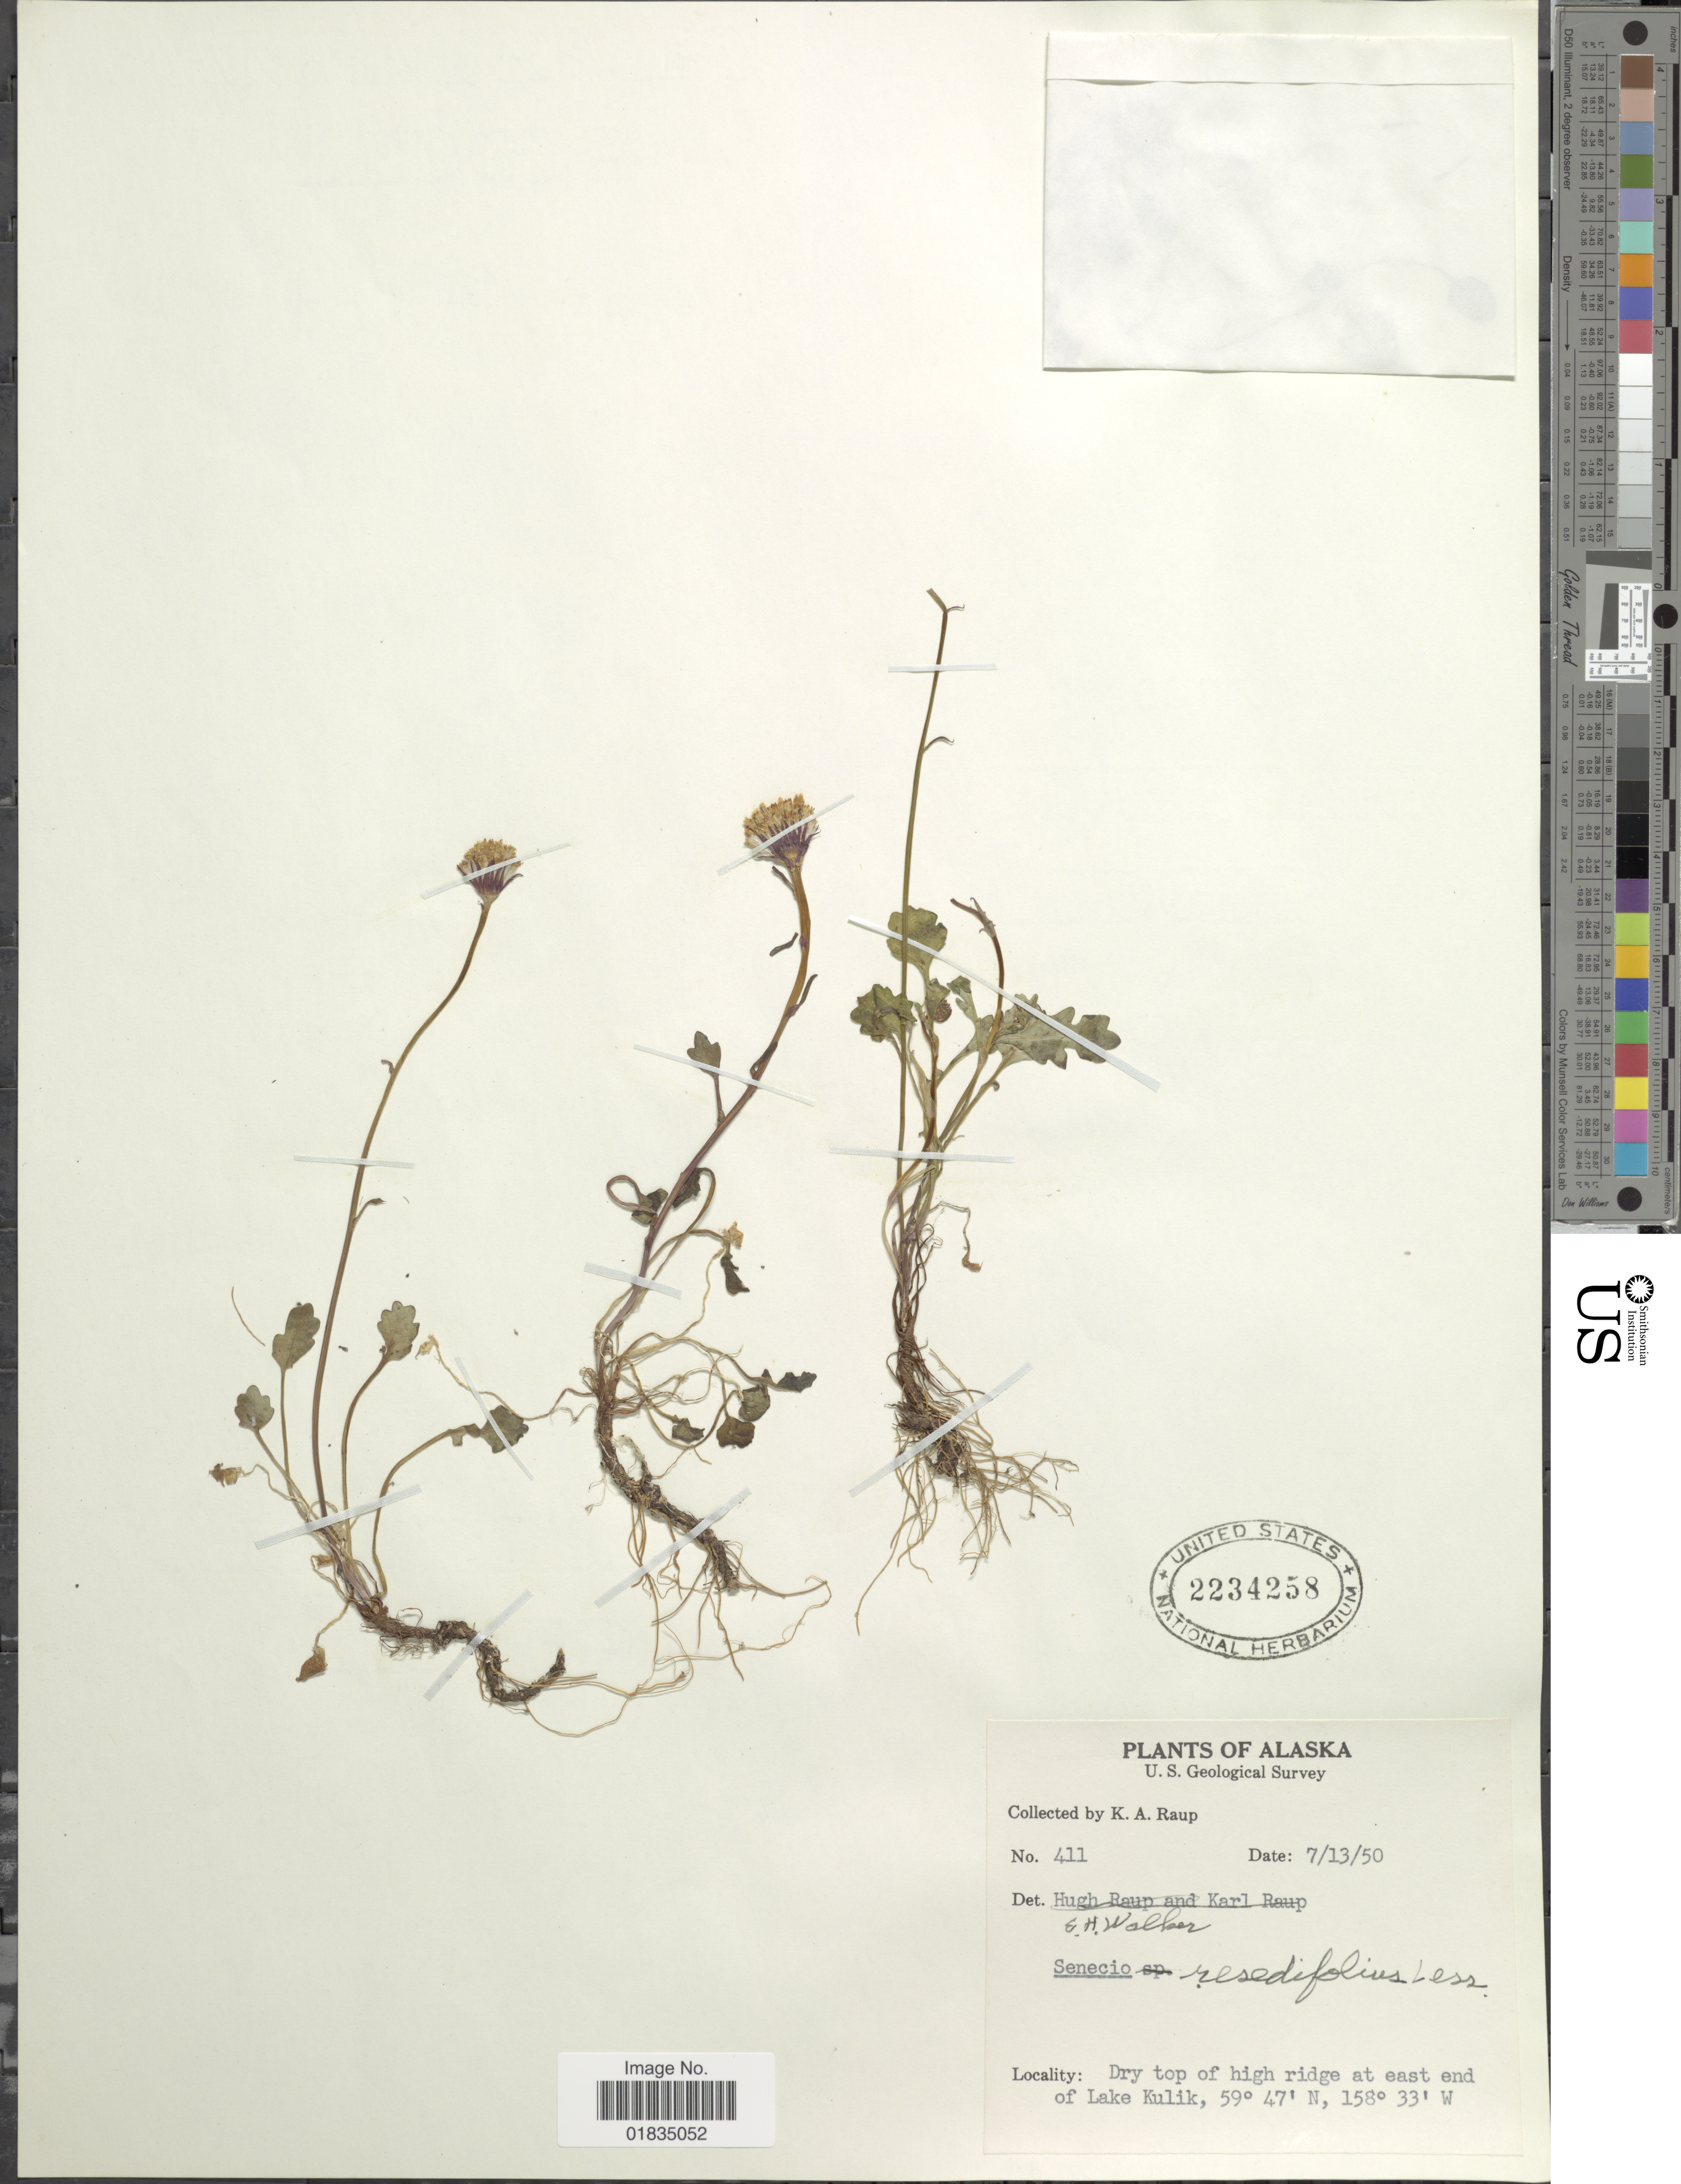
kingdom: Plantae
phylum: Tracheophyta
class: Magnoliopsida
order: Asterales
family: Asteraceae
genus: Packera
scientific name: Packera heterophylla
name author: (Fisch.) E. Wiebe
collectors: K. Raup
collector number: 411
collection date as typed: Transcribed d/m/y: 13/7/50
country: United States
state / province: Alaska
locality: At east end of Lake Kulik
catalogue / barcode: US 2234258